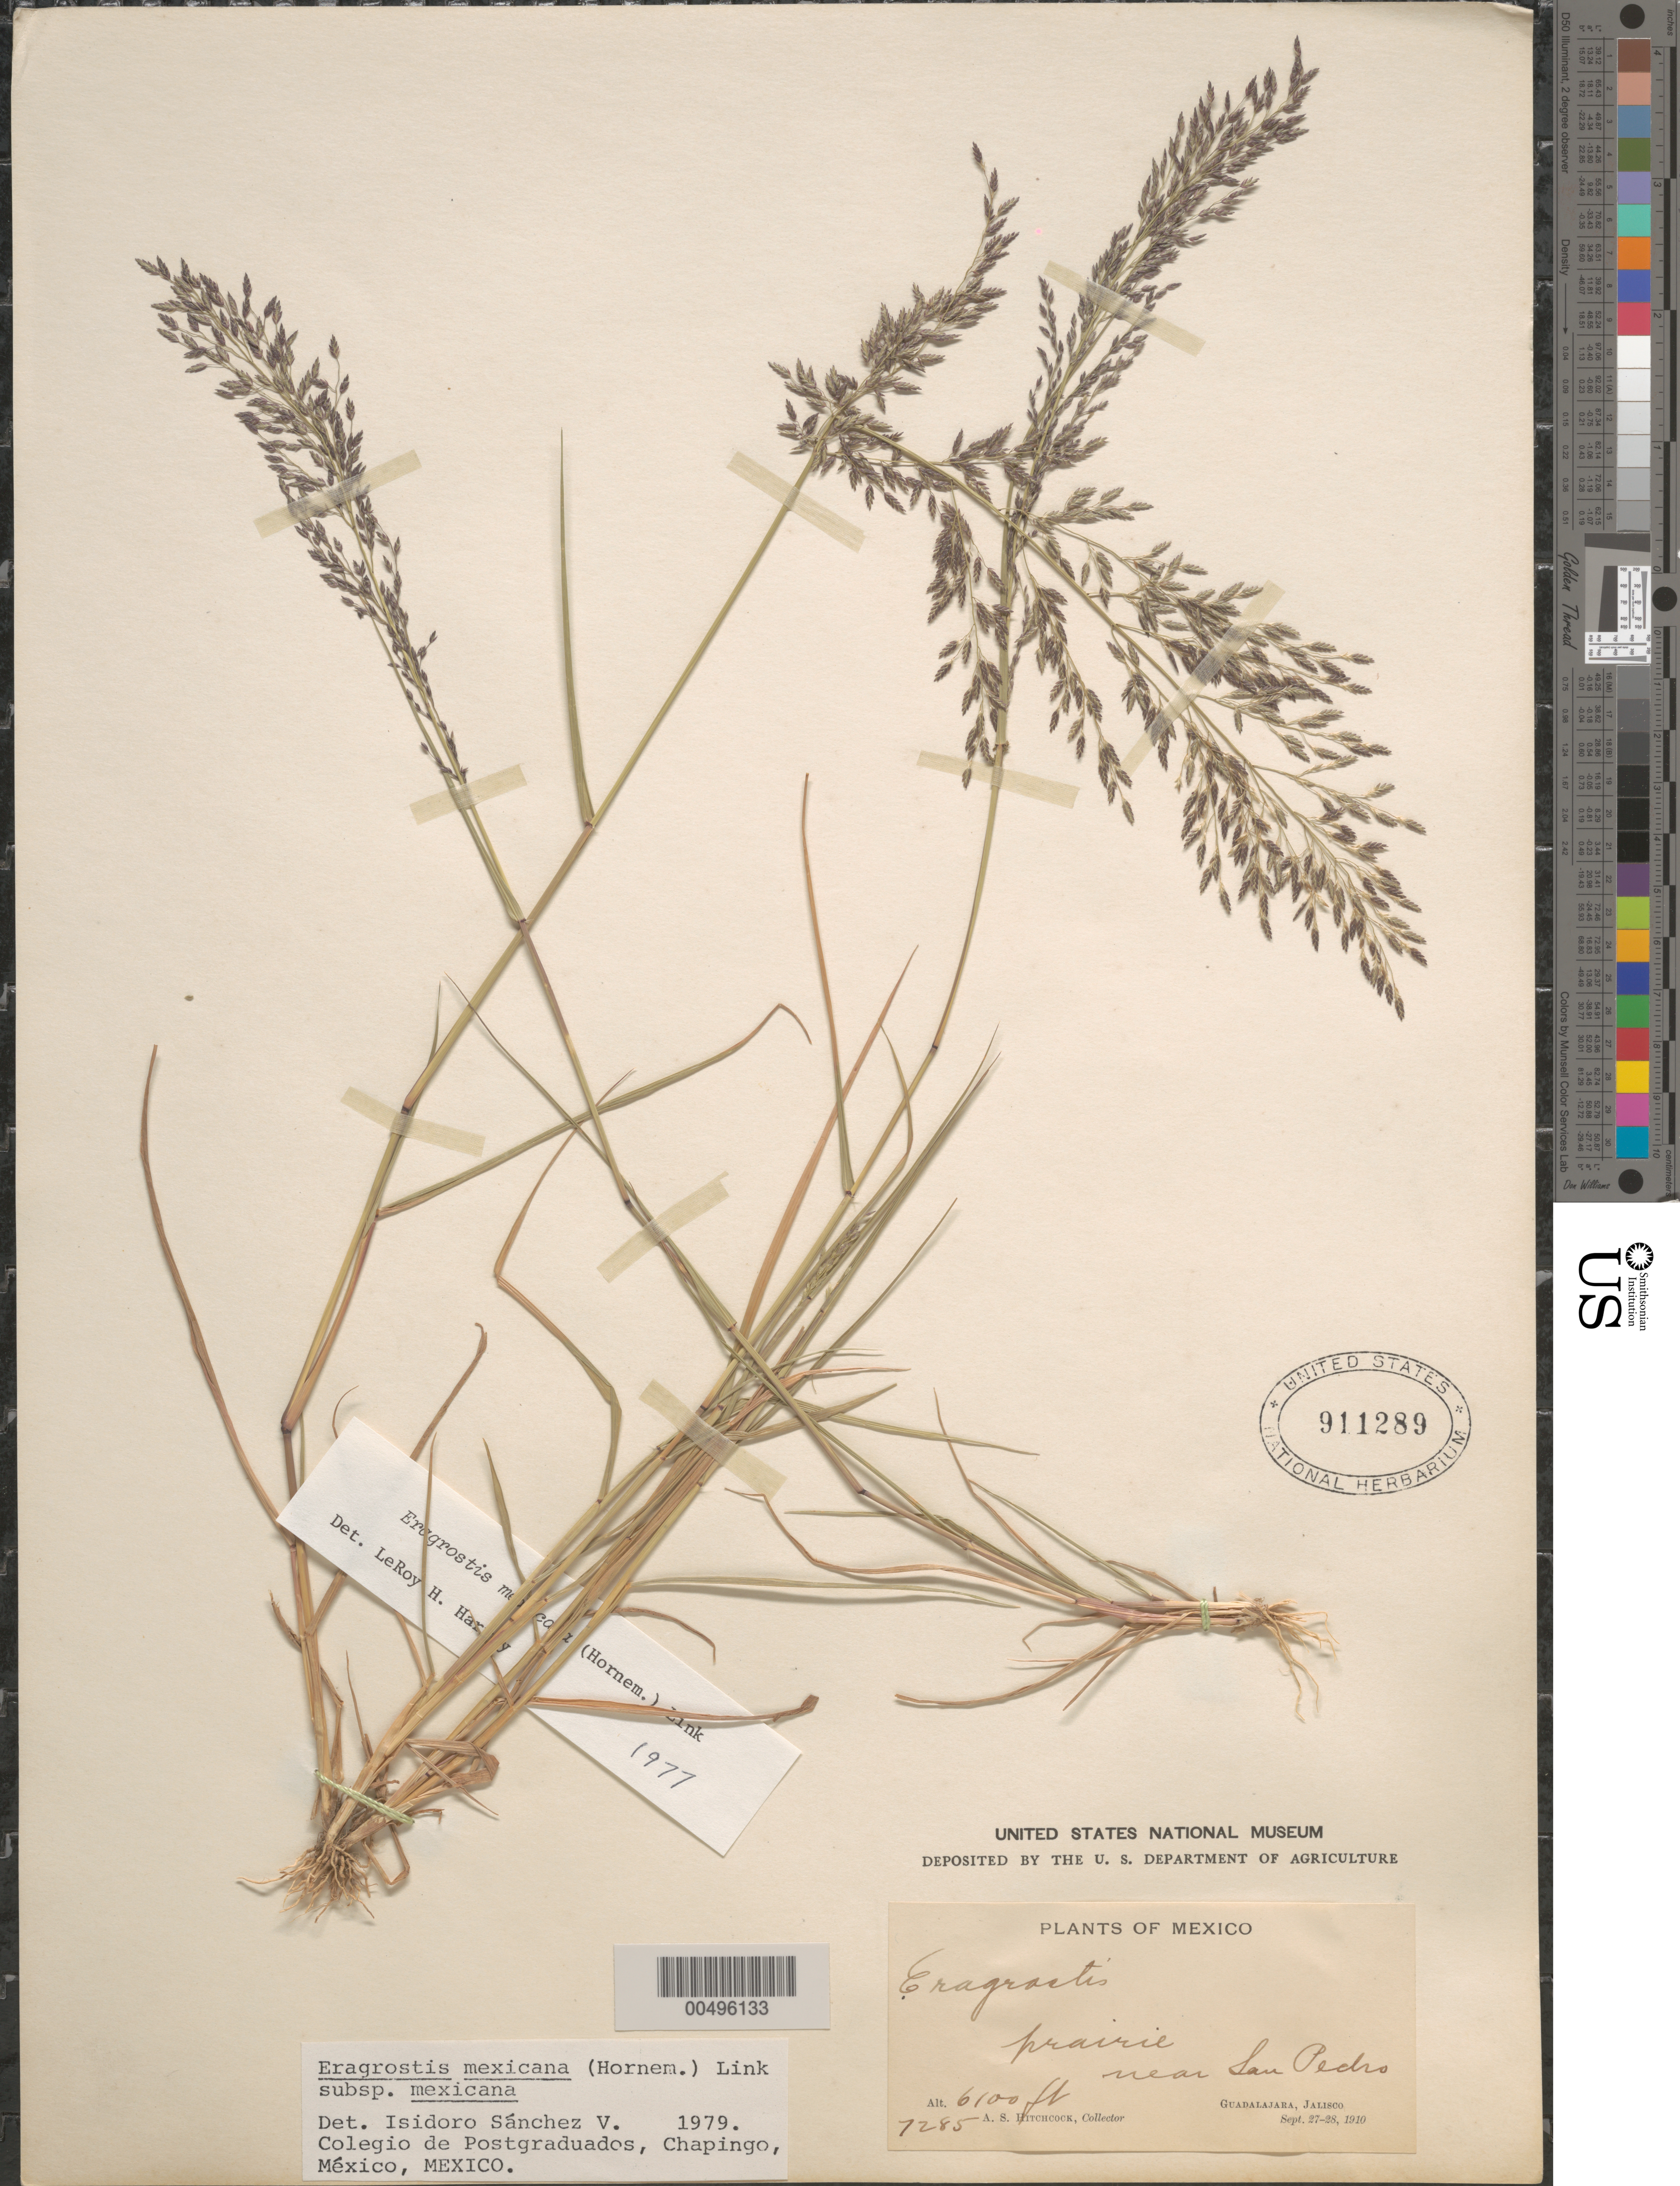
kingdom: Plantae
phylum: Tracheophyta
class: Liliopsida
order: Poales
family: Poaceae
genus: Eragrostis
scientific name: Eragrostis mexicana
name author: (Hornem.) Link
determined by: Sánchez Vega, I. M.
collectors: A. S. Hitchcock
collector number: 7285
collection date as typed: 27 Sep 1910 to 28 Sep 1910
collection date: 1910-09-27/1910-09-28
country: Mexico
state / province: Jalisco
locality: Guadalajara, near San Pedro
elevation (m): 1859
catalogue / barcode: US 911289